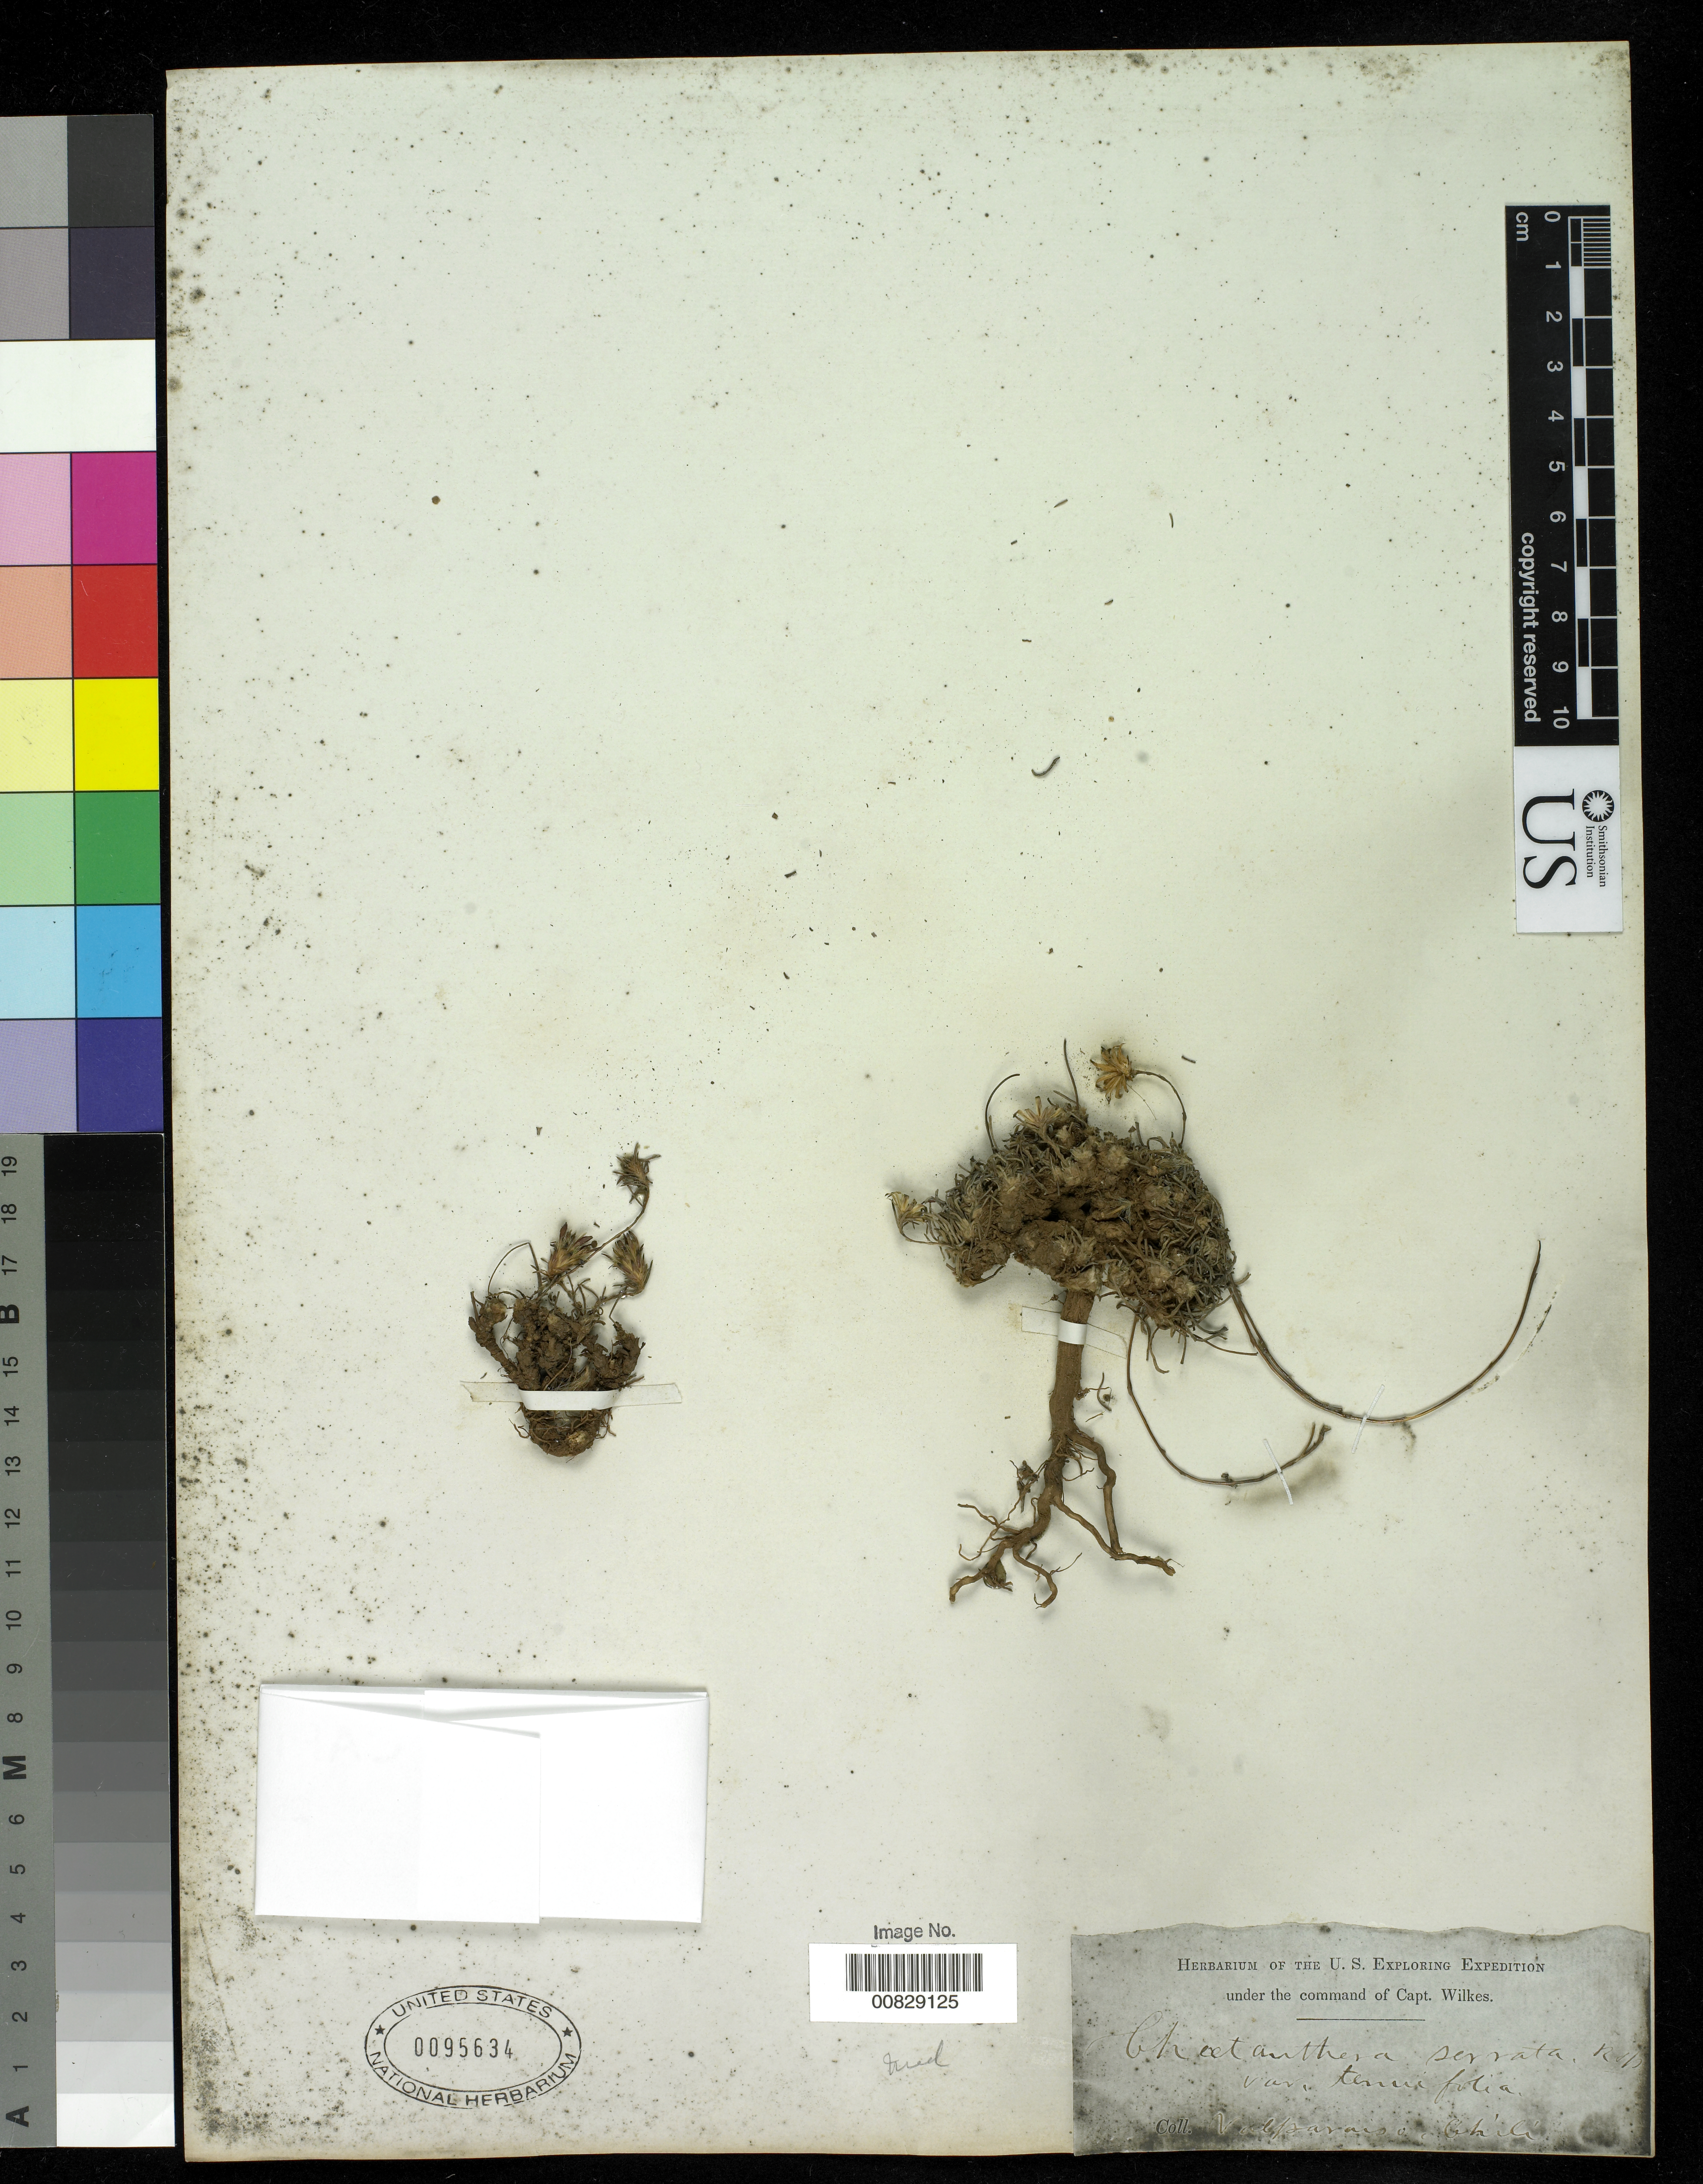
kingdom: Plantae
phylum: Tracheophyta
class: Magnoliopsida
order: Asterales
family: Asteraceae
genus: Chaetanthera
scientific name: Chaetanthera serrata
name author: Ruiz & Pav.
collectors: Wilkes Explor. Exped.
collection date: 1838/1842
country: Chile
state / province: Valparaíso (V)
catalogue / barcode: US 95634